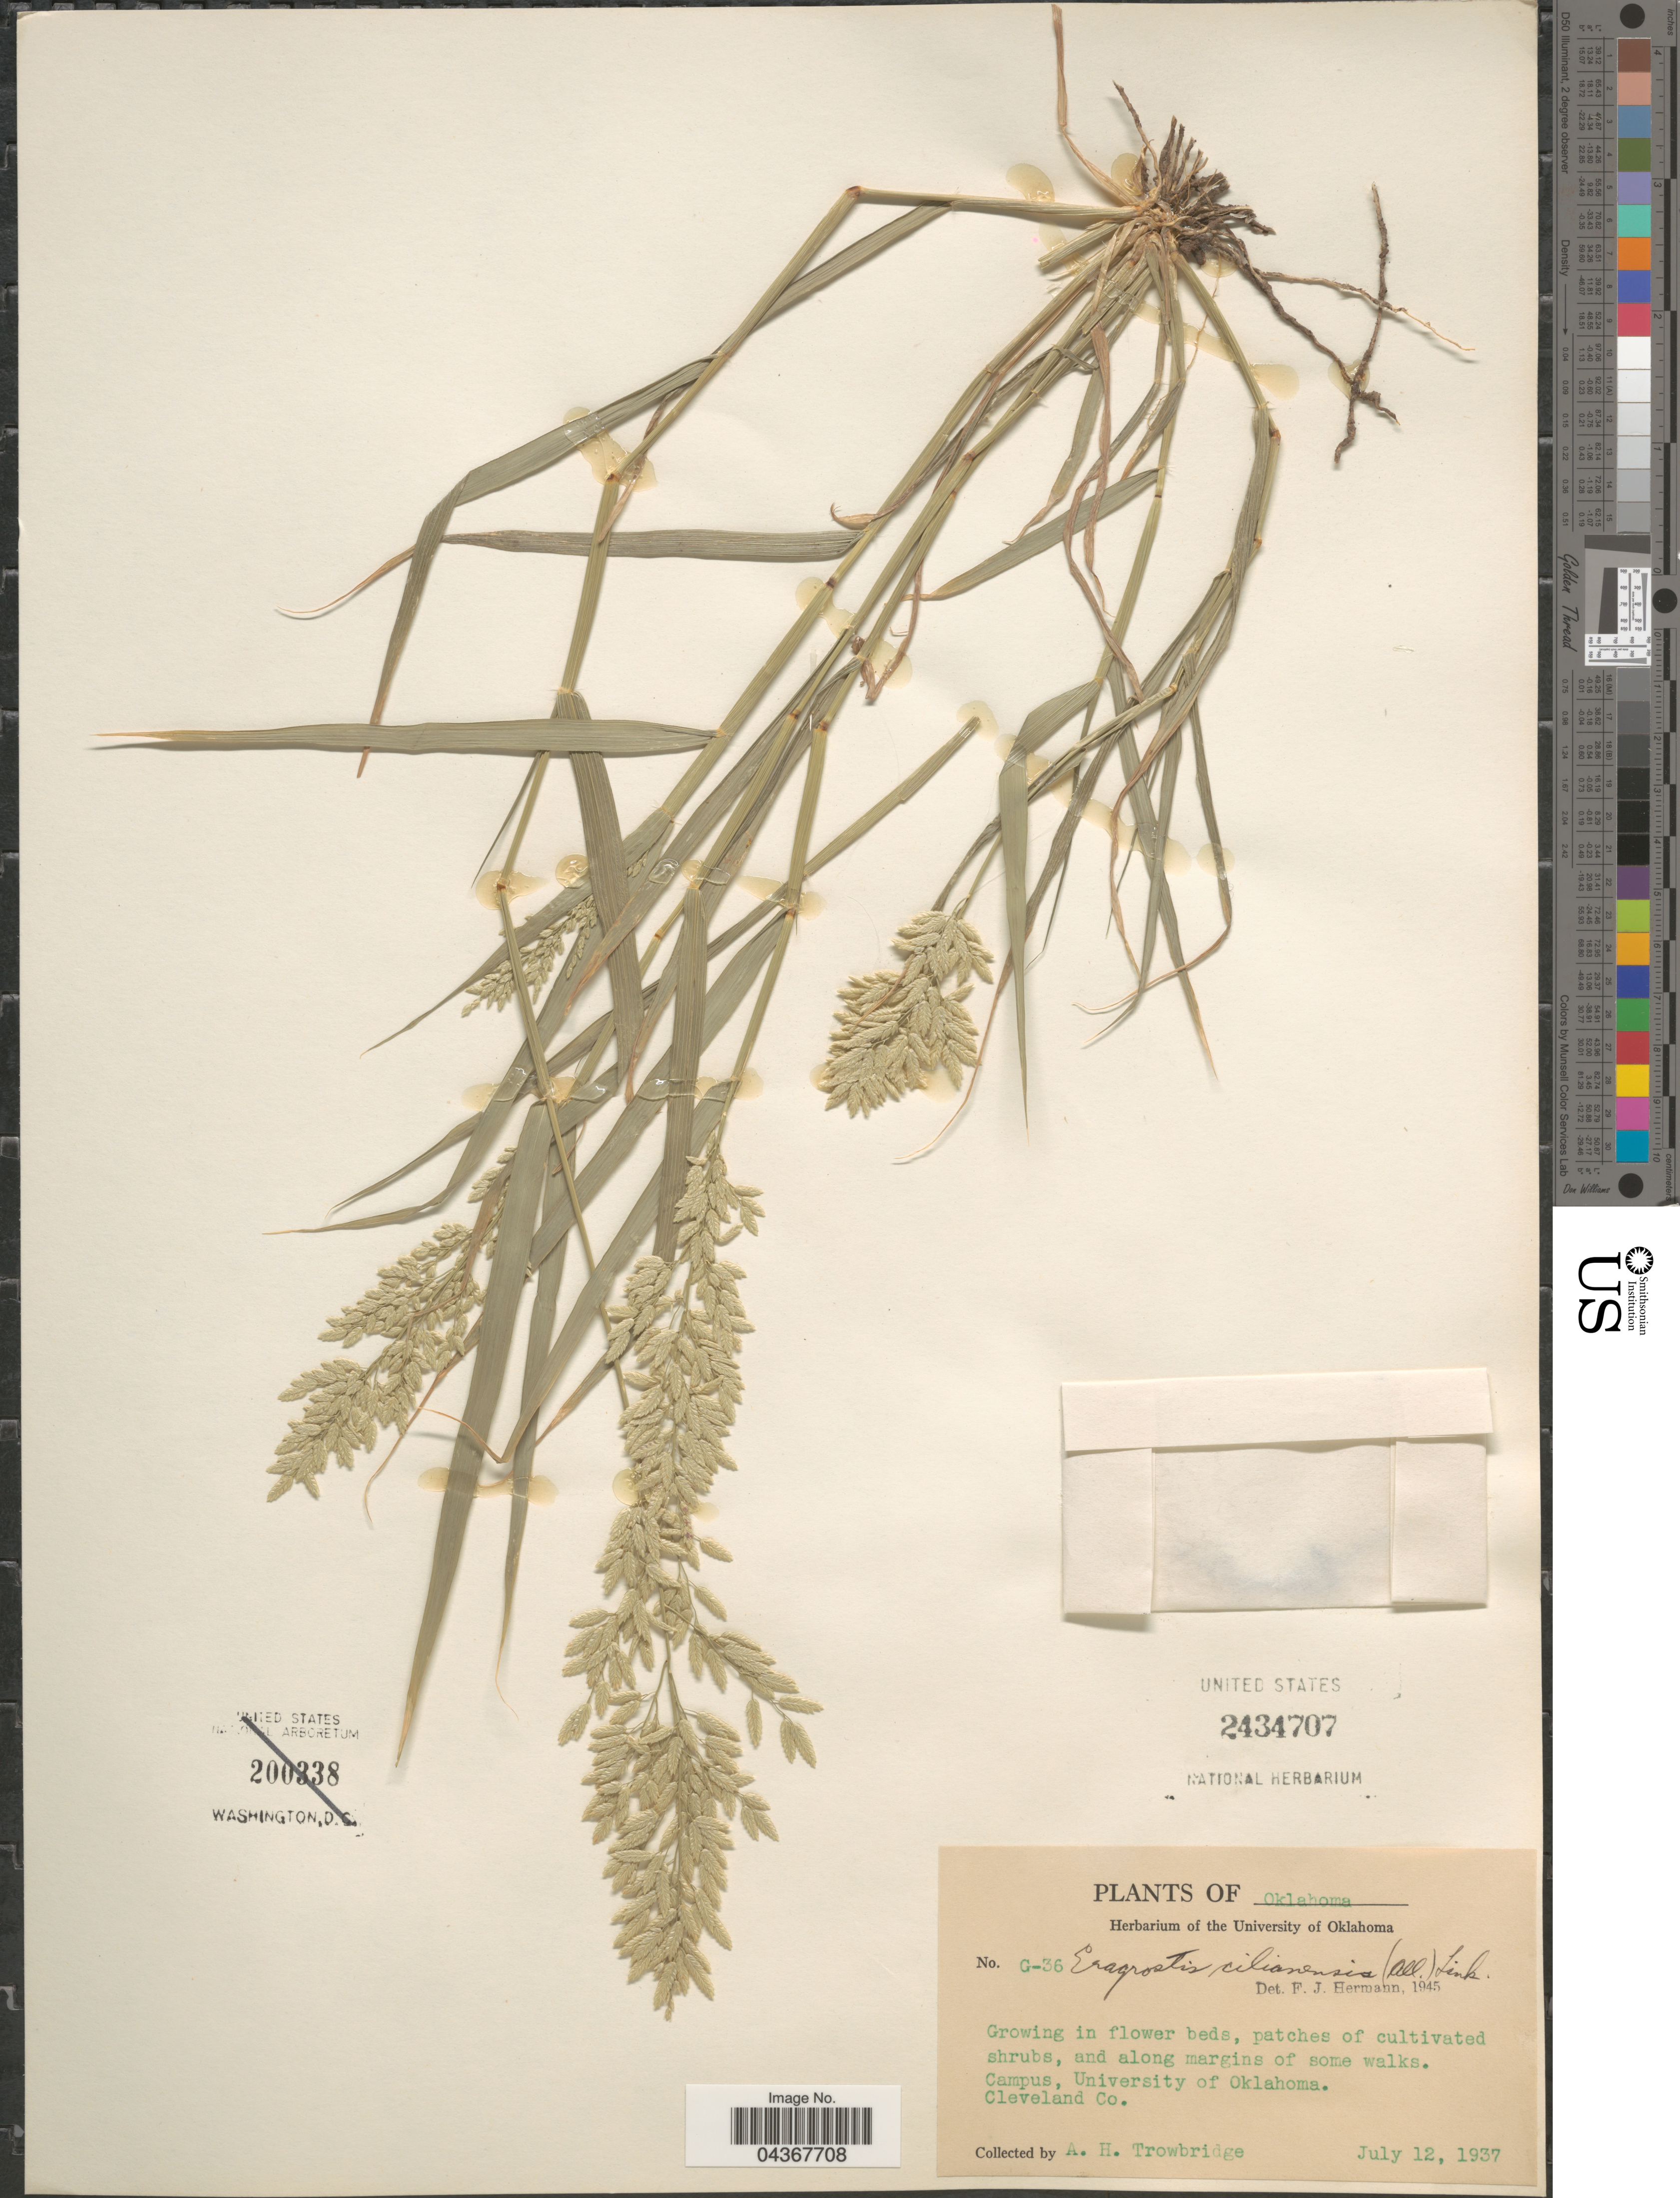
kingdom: Plantae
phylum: Tracheophyta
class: Liliopsida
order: Poales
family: Poaceae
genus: Eragrostis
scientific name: Eragrostis cilianensis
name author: (Bellardi) Vignolo ex Janch.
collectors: A. H. Trowbridge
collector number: G-36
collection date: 1937-07-12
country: United States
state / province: Oklahoma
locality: Campus, University of Oklahoma. Cleveland Co.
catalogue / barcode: US 2434707